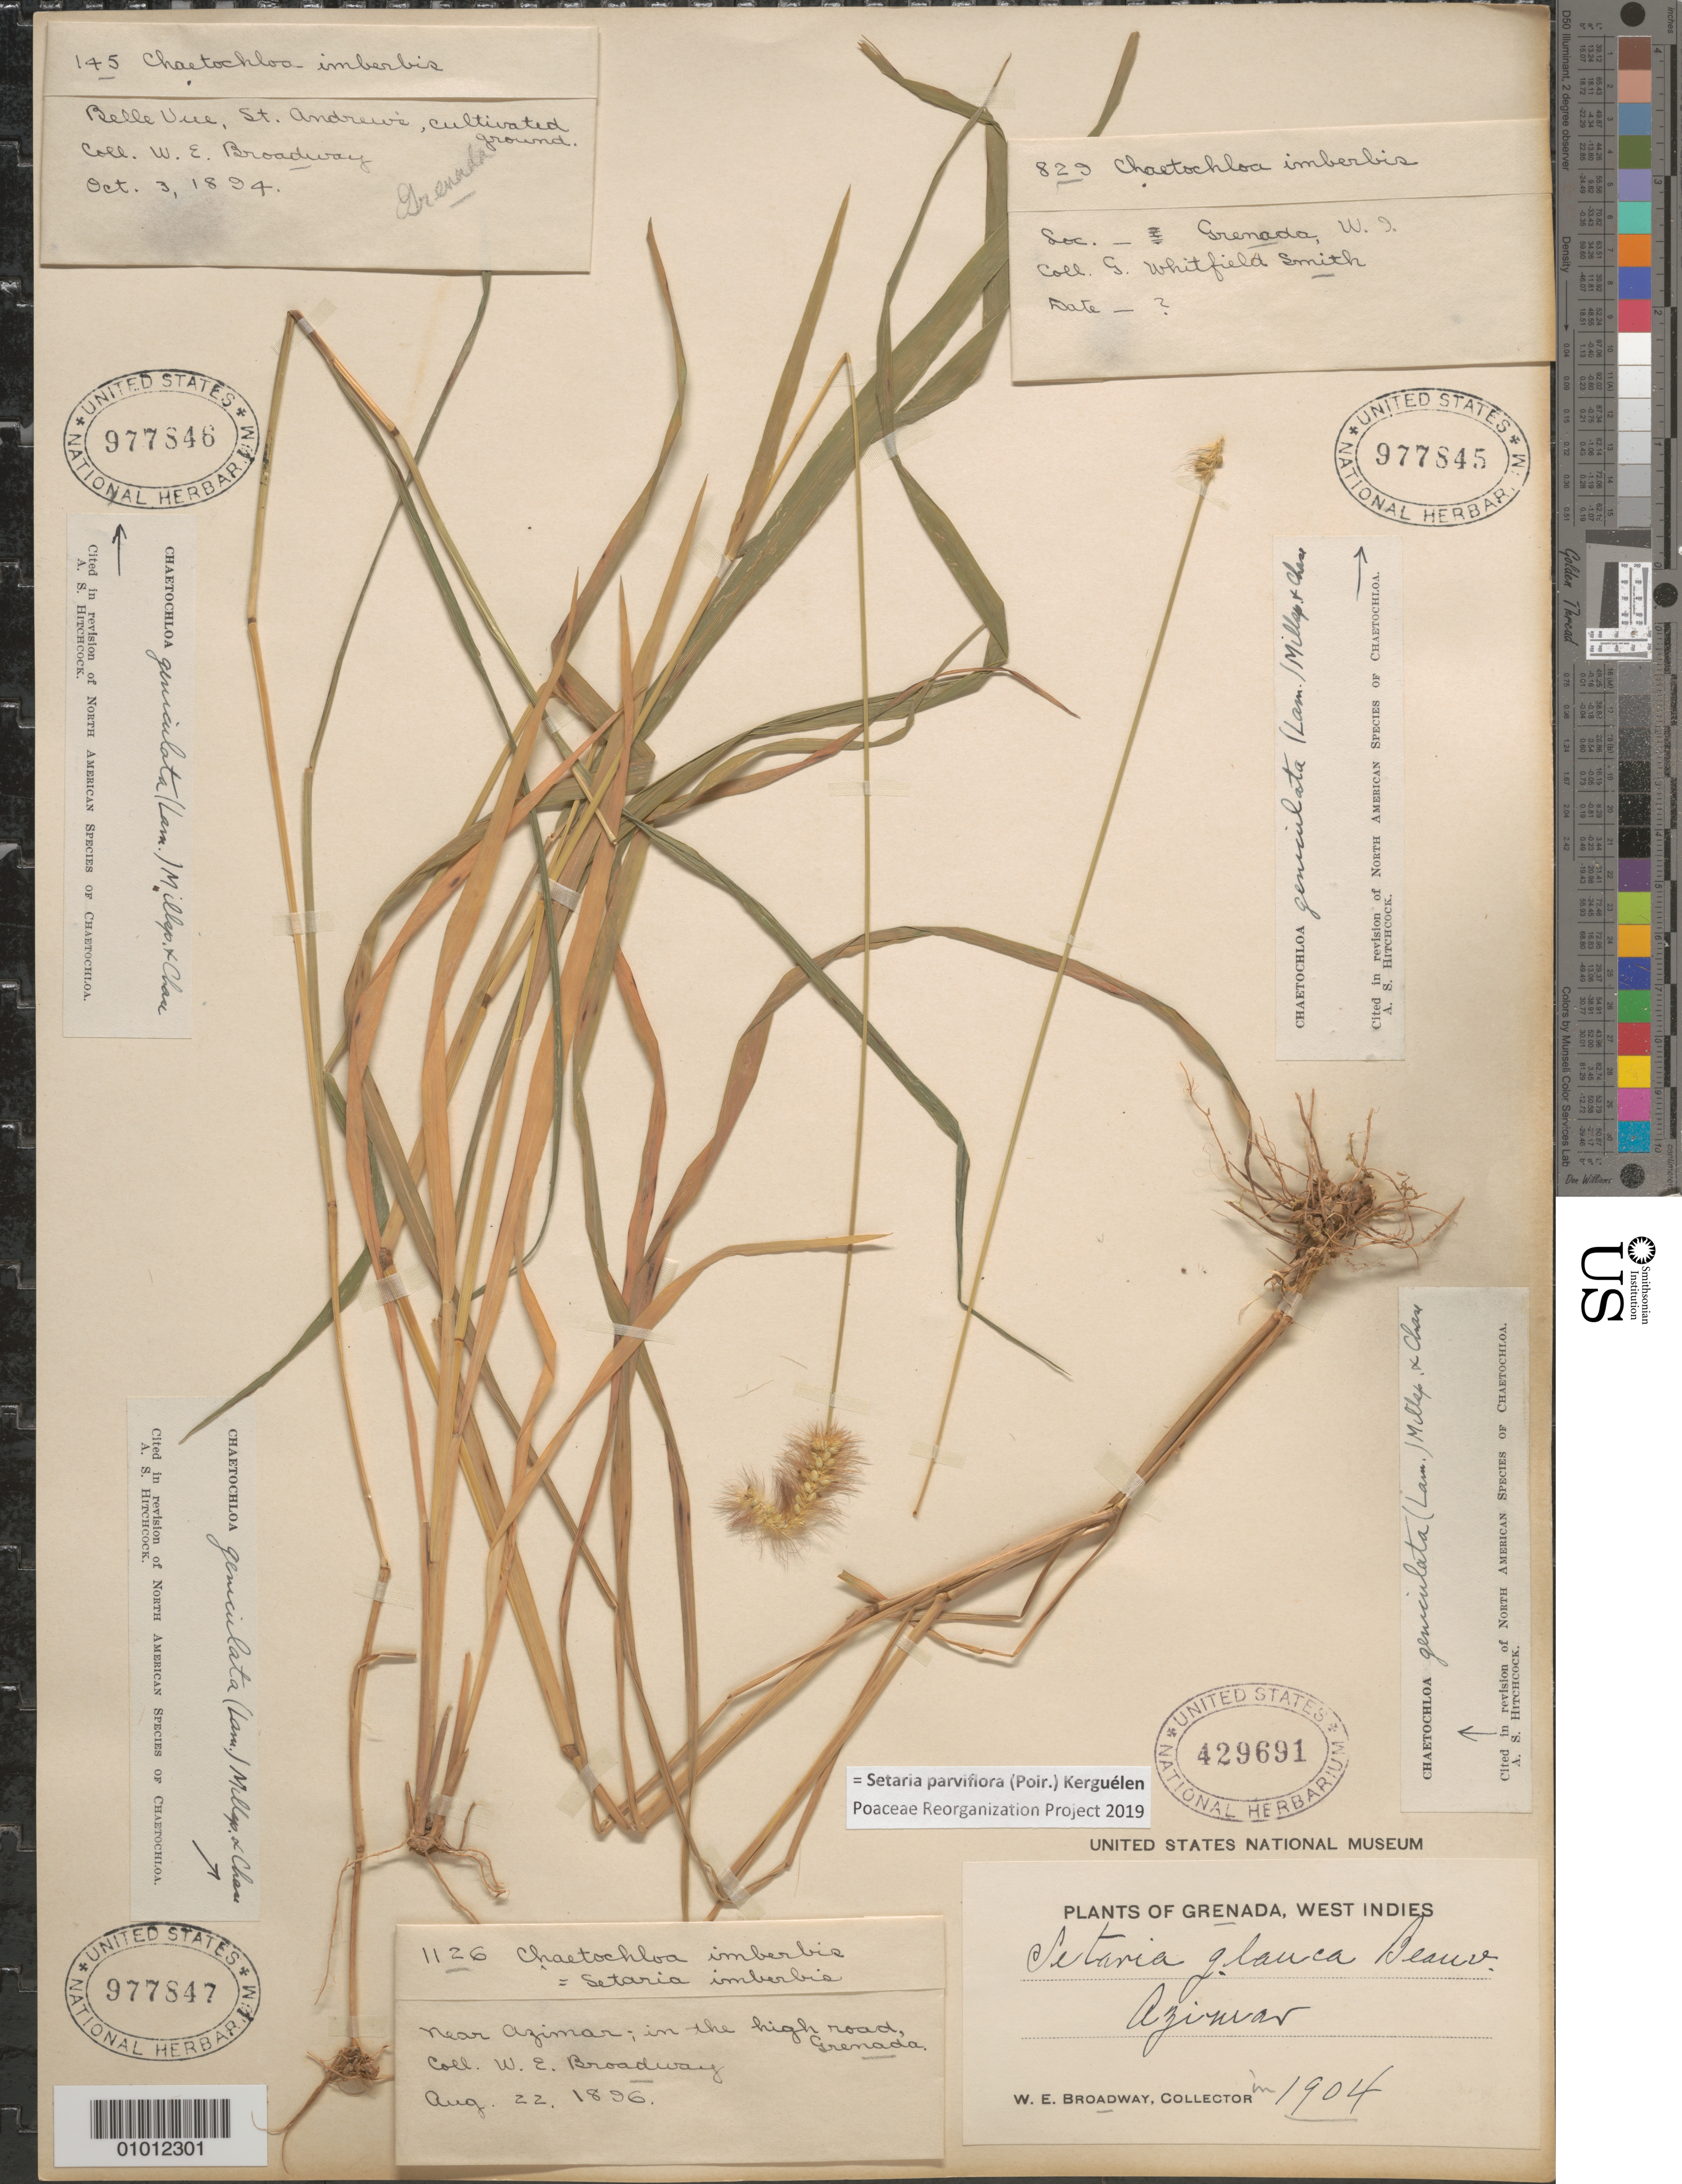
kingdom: Plantae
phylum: Tracheophyta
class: Liliopsida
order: Poales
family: Poaceae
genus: Setaria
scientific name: Setaria parviflora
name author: (Poir.) Kerguélen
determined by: Poaceae Reorganization Project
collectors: G. Smith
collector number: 829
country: Grenada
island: Grenada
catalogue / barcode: US 977845-3